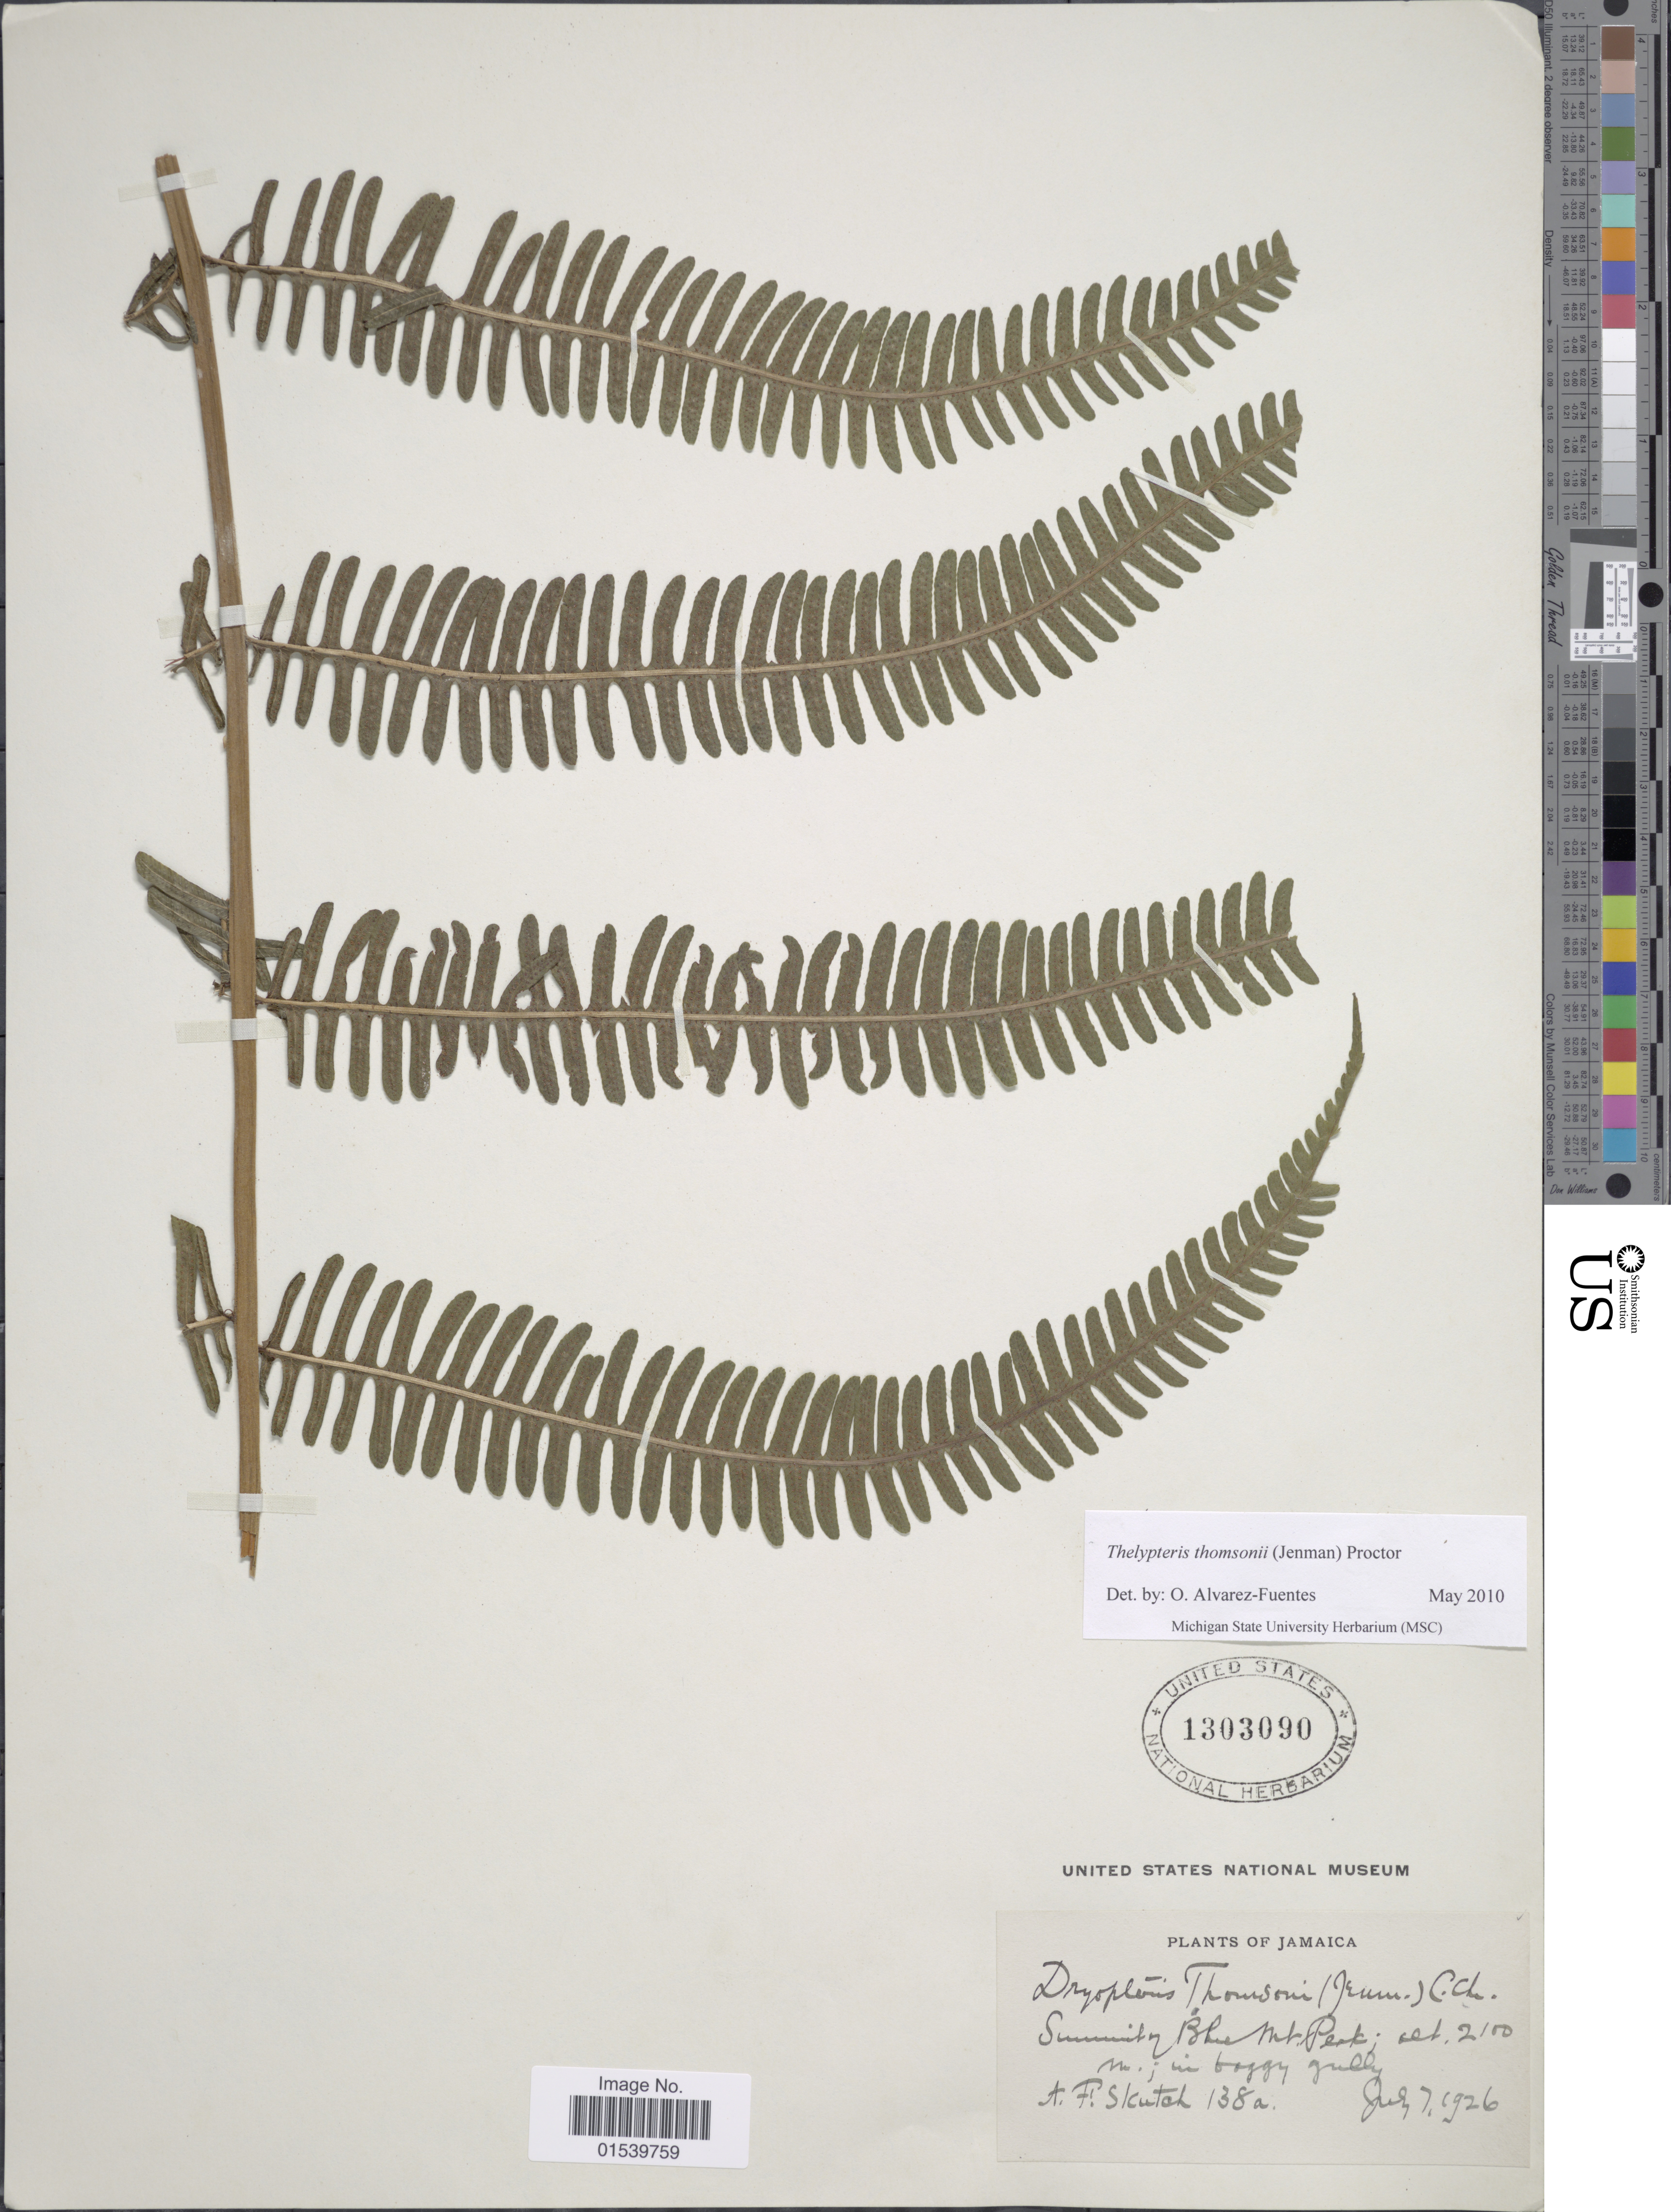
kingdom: Plantae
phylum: Tracheophyta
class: Polypodiopsida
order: Polypodiales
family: Thelypteridaceae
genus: Amauropelta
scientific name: Amauropelta thomsonii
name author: (Jenman) Pic. Serm.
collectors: A. F. Skutch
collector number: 138a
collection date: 1926-07-07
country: Jamaica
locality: Summit of the Blue Mt Peak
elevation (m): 2100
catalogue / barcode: US 1303090